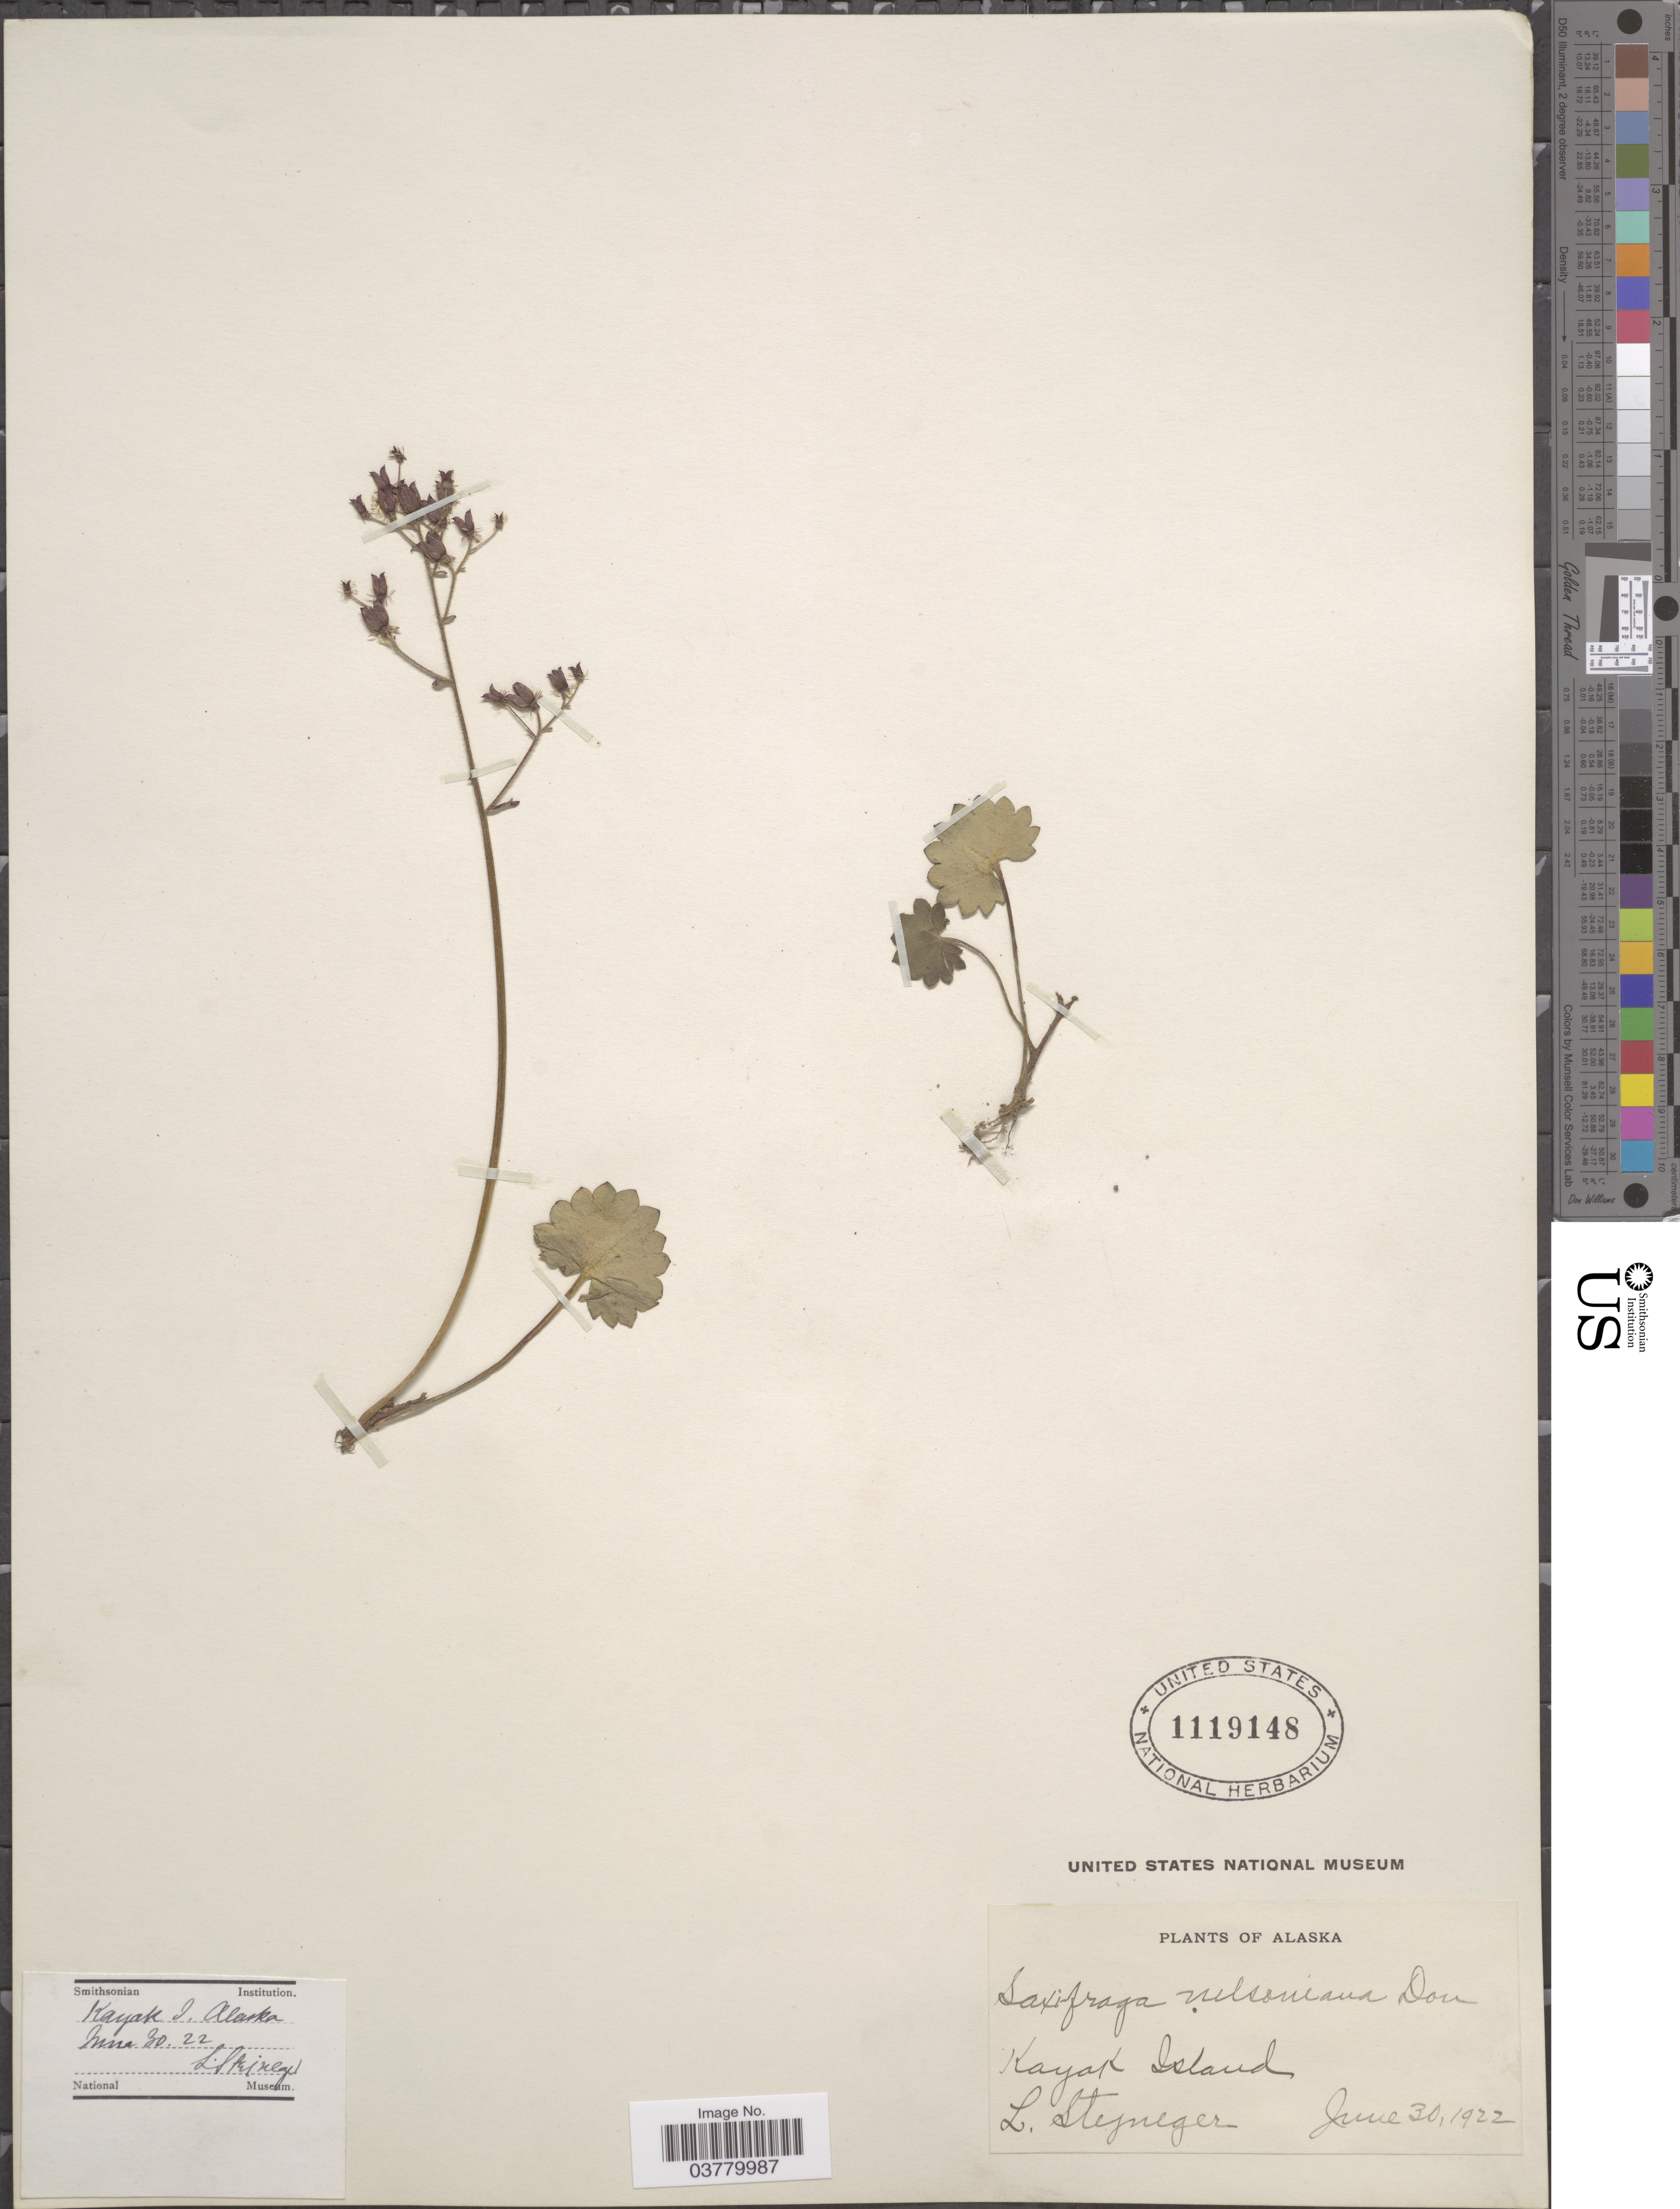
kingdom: Plantae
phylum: Tracheophyta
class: Magnoliopsida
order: Saxifragales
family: Saxifragaceae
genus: Micranthes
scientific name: Micranthes nelsoniana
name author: (D. Don) Small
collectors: L. Stejneger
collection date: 1922-06-30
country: United States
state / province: Alaska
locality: Kayak Island.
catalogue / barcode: US 1119148